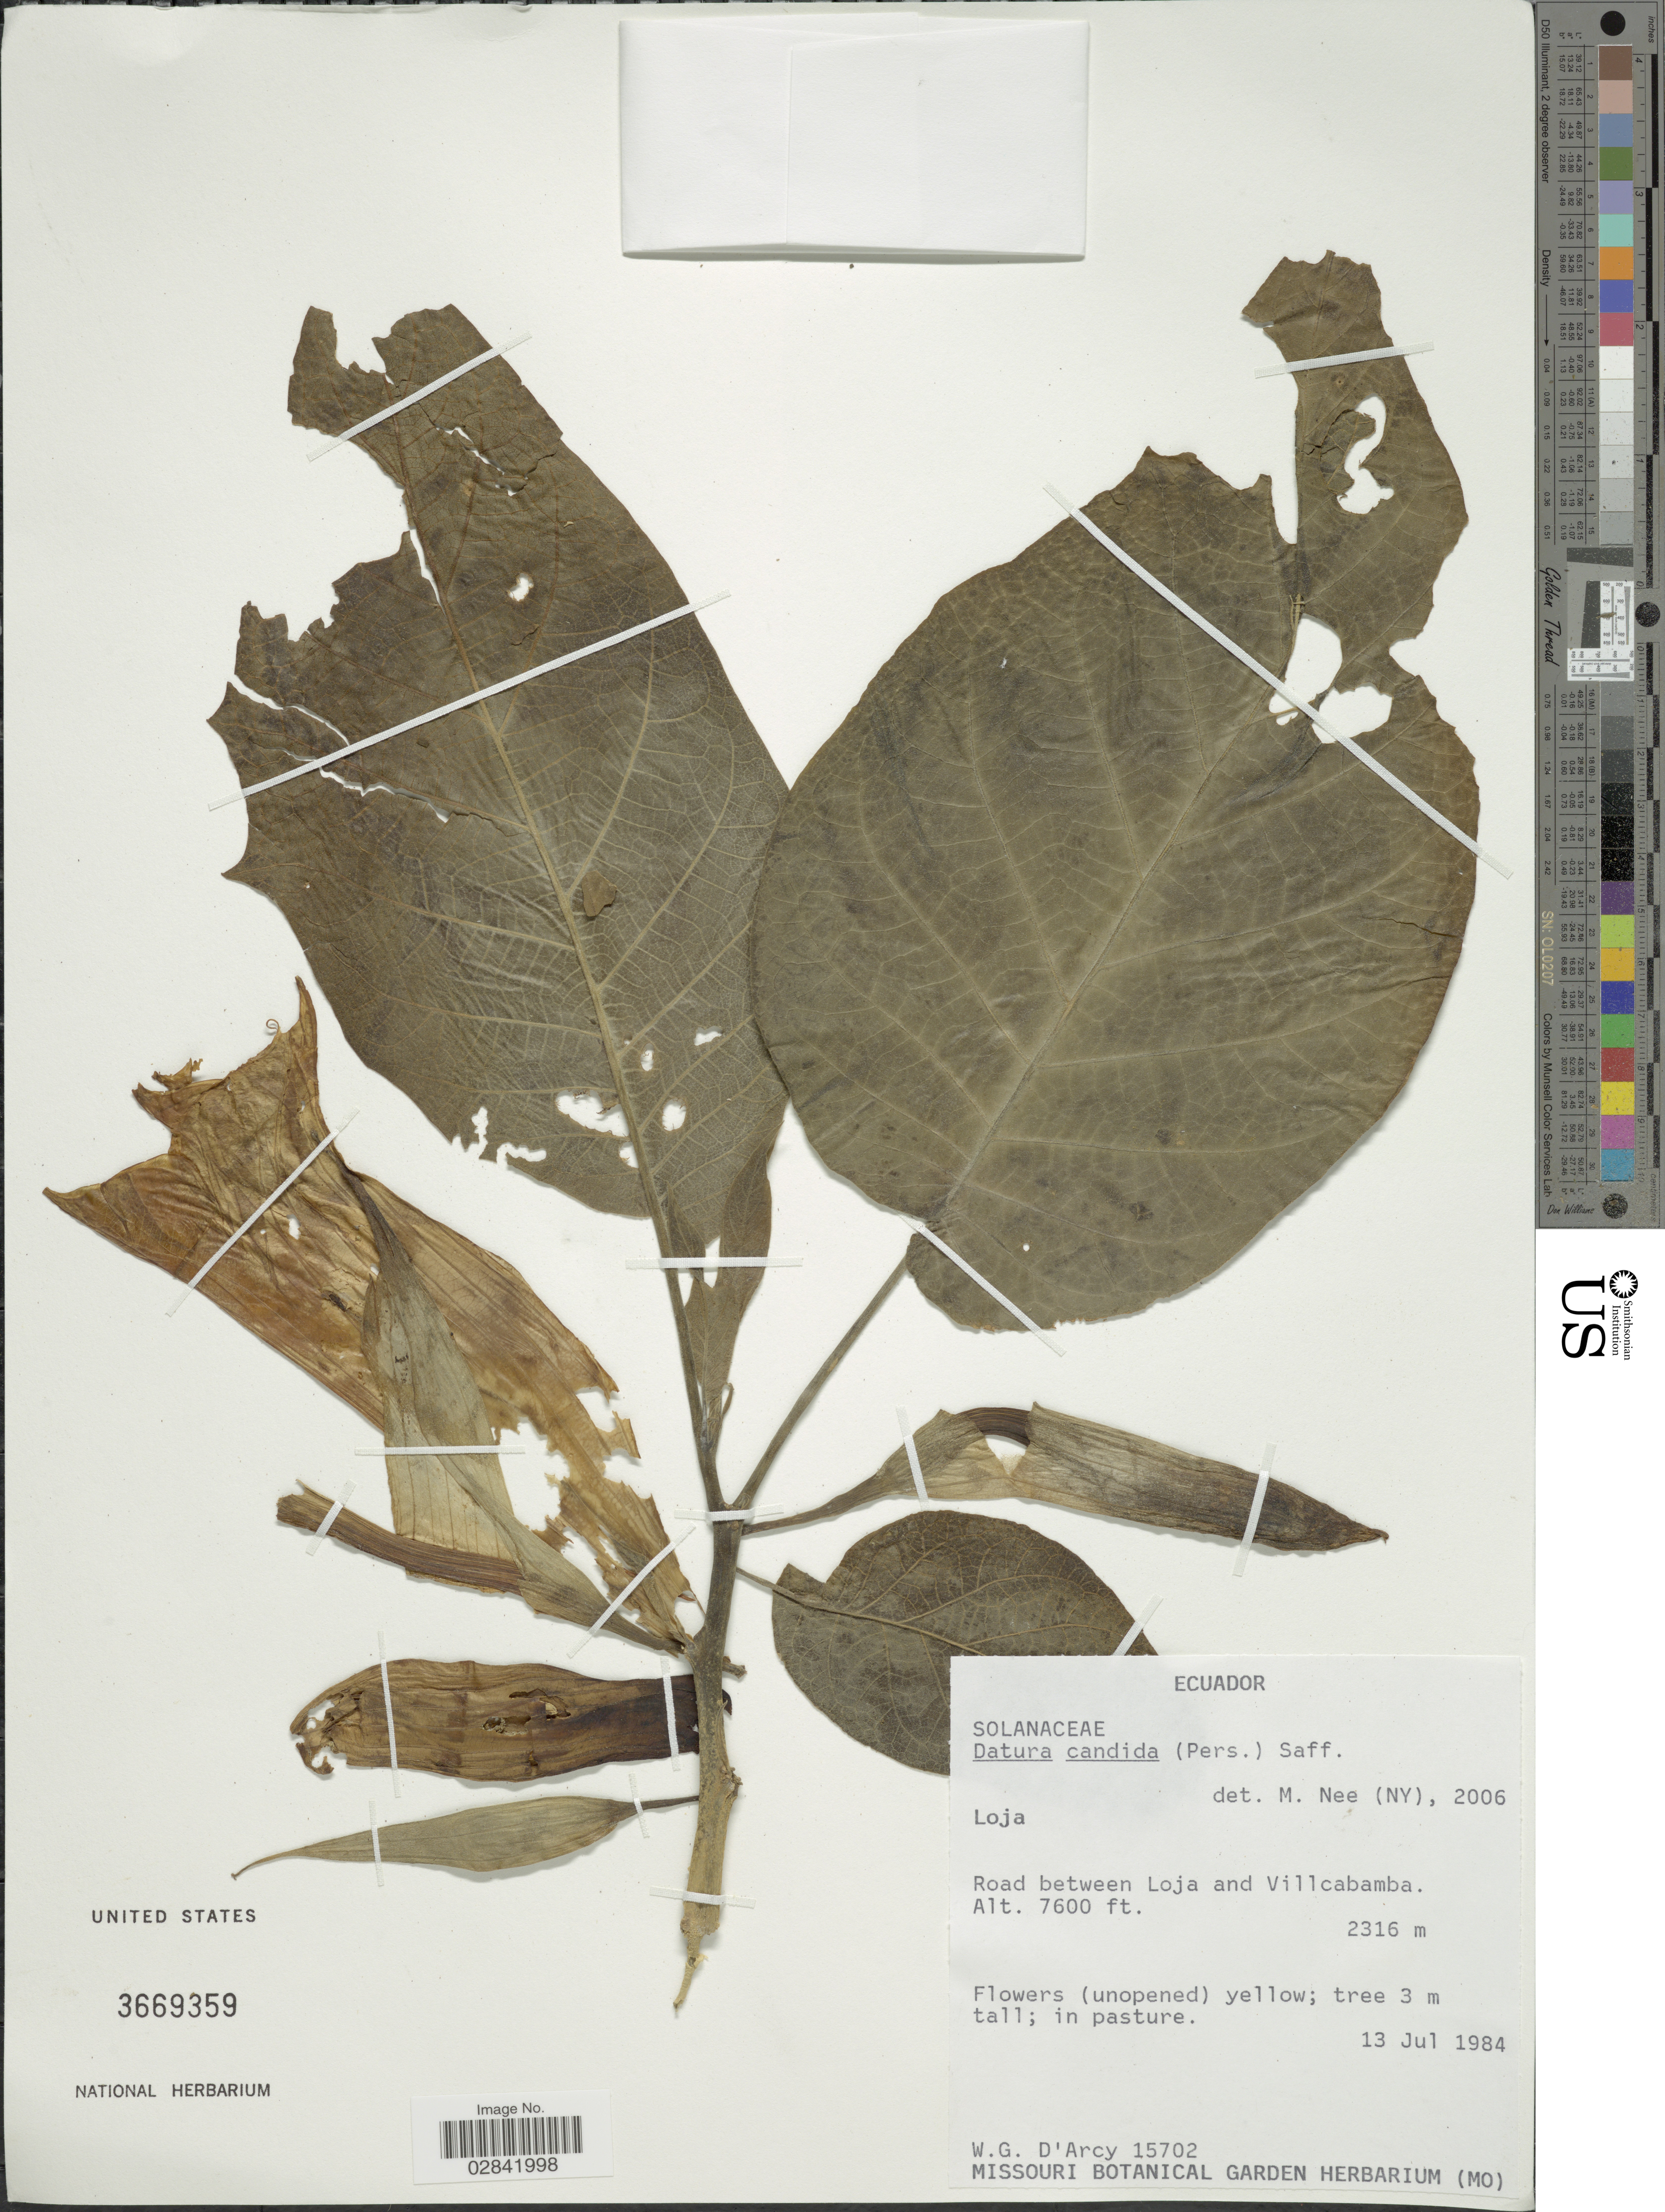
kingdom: Plantae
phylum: Tracheophyta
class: Magnoliopsida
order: Solanales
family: Solanaceae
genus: Brugmansia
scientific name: Brugmansia x candida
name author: Pers.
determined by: Nee, M.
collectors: W. G. D'Arcy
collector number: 15702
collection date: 1984-07-13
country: Ecuador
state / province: Loja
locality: Road between Loja and Villacabamba.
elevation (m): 2316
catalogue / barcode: US 3669359